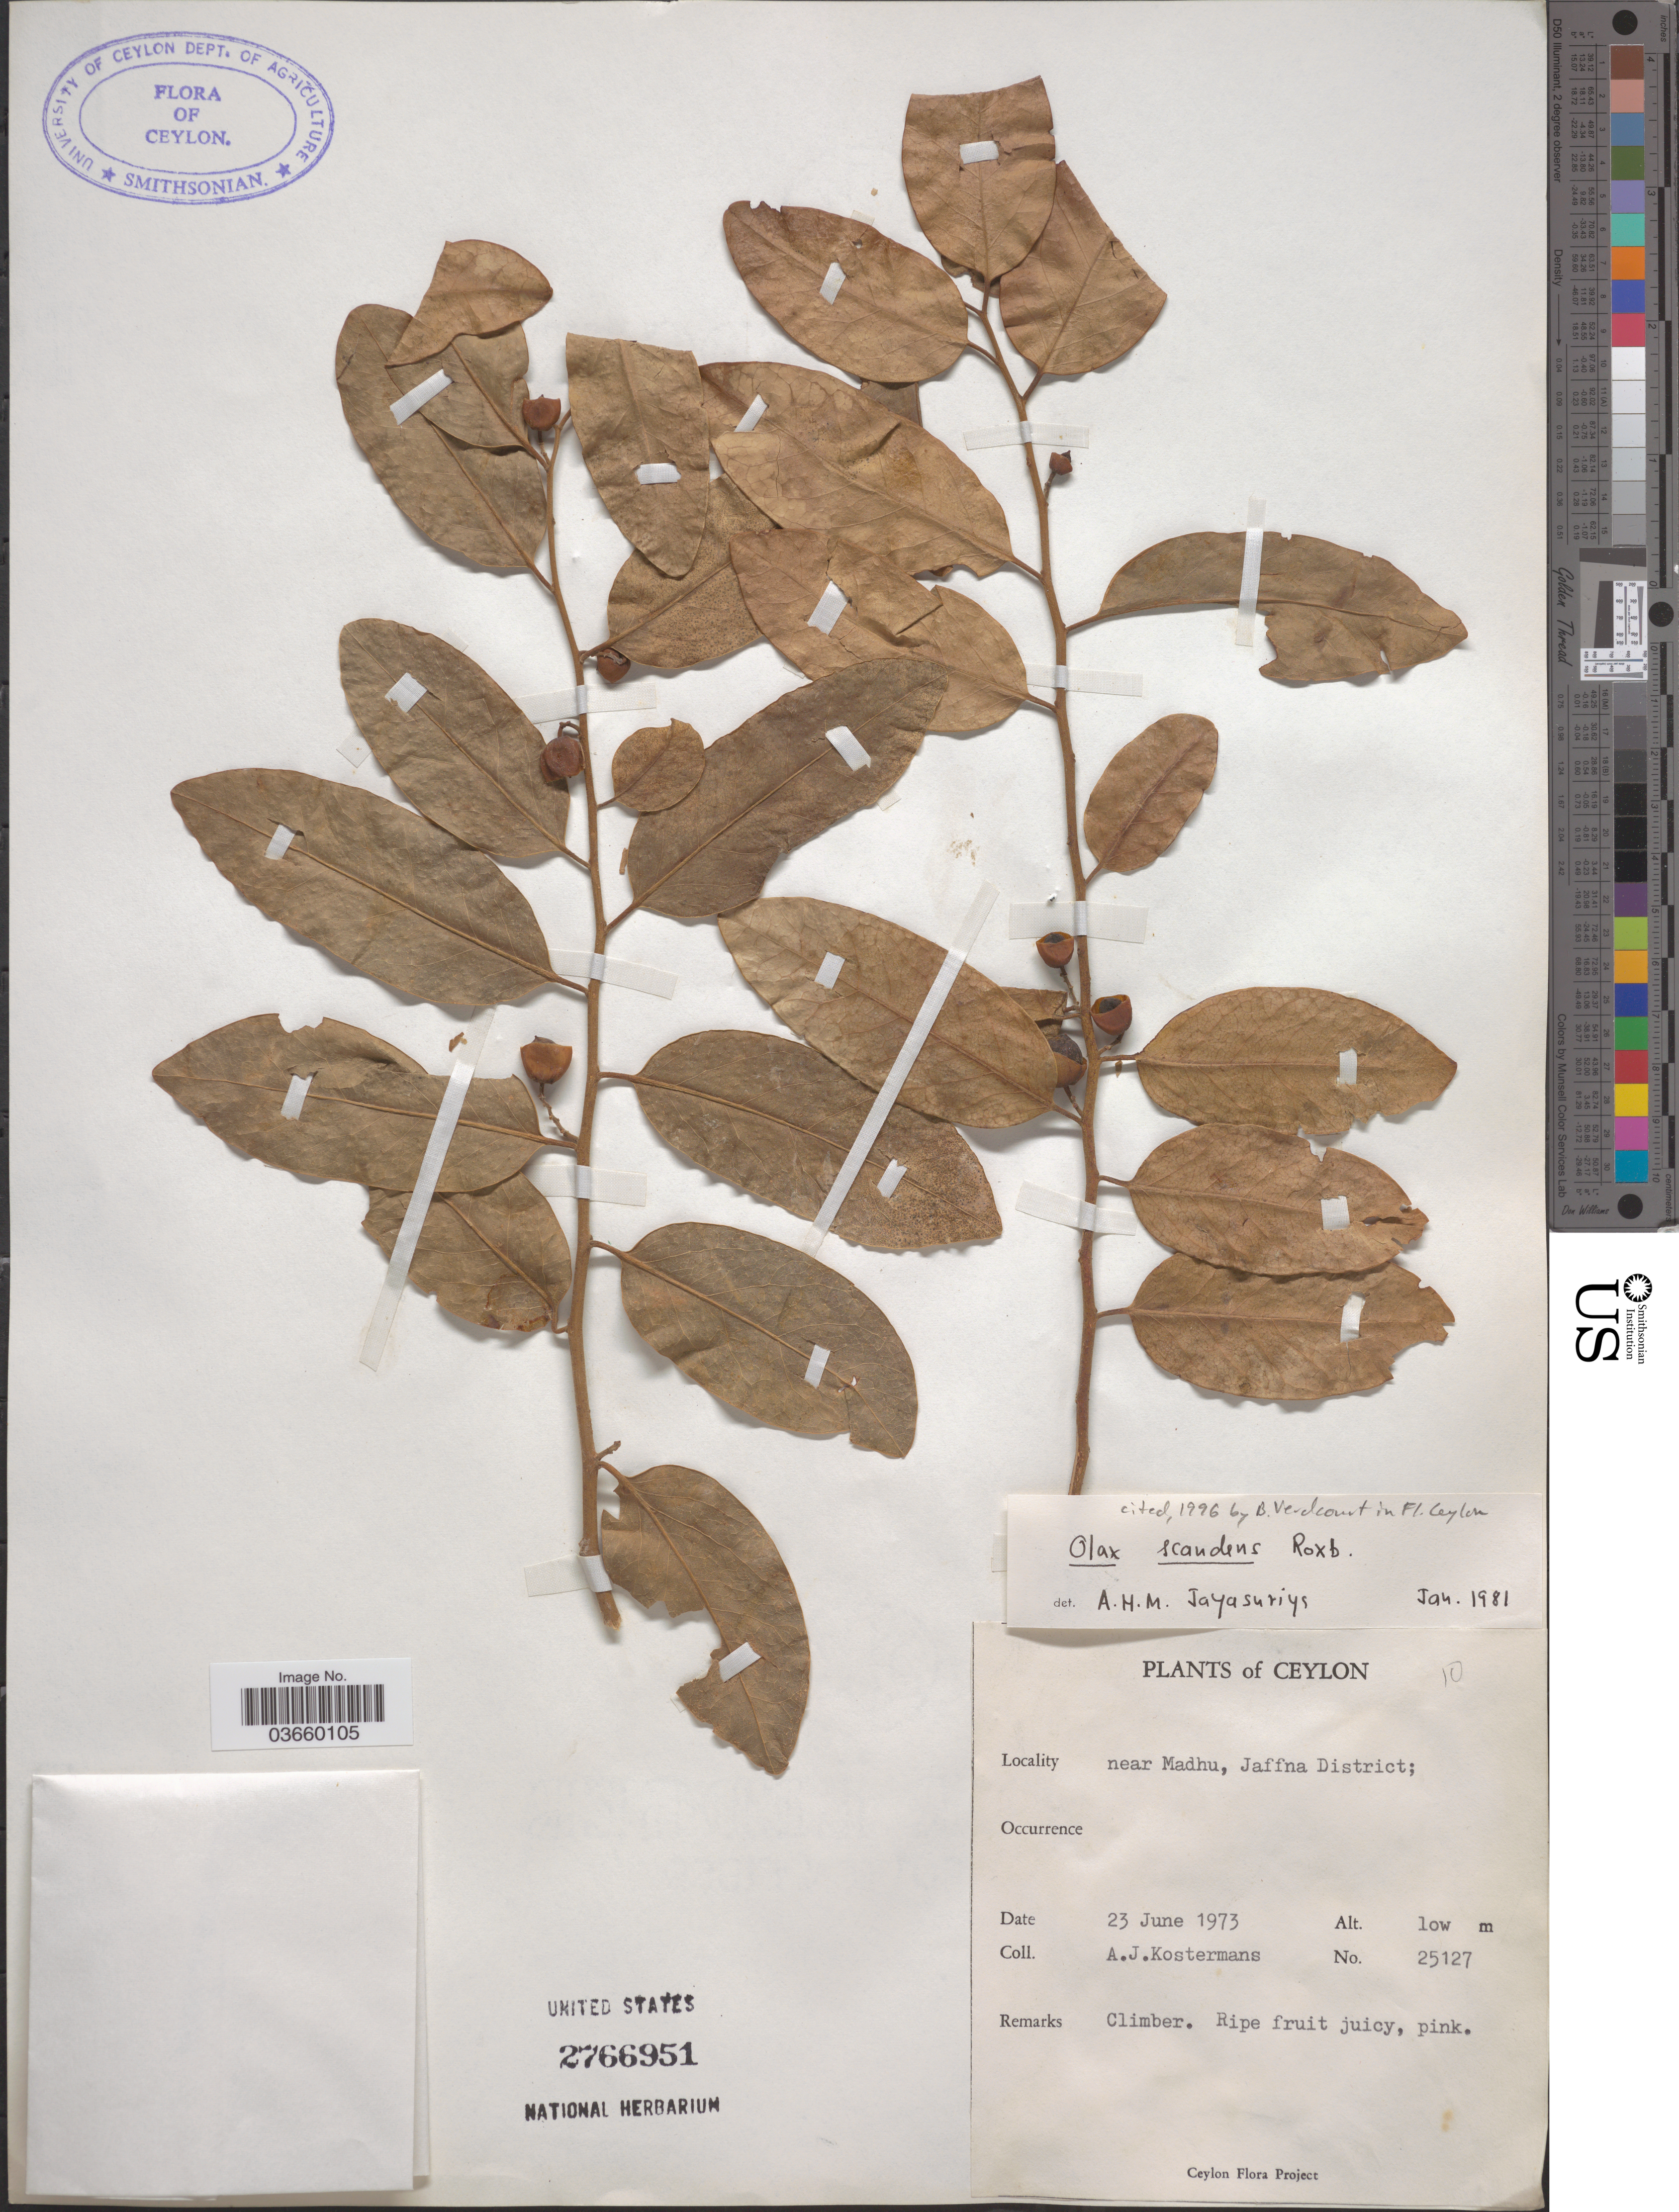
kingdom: Plantae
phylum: Tracheophyta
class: Magnoliopsida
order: Santalales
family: Olacaceae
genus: Olax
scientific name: Olax scandens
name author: Roxb.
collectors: A. J. G. Kostermans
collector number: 25127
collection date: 1973-06-23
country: Sri Lanka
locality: Ceylon. Near Madhu, Jaffna District.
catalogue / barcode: US 2766951